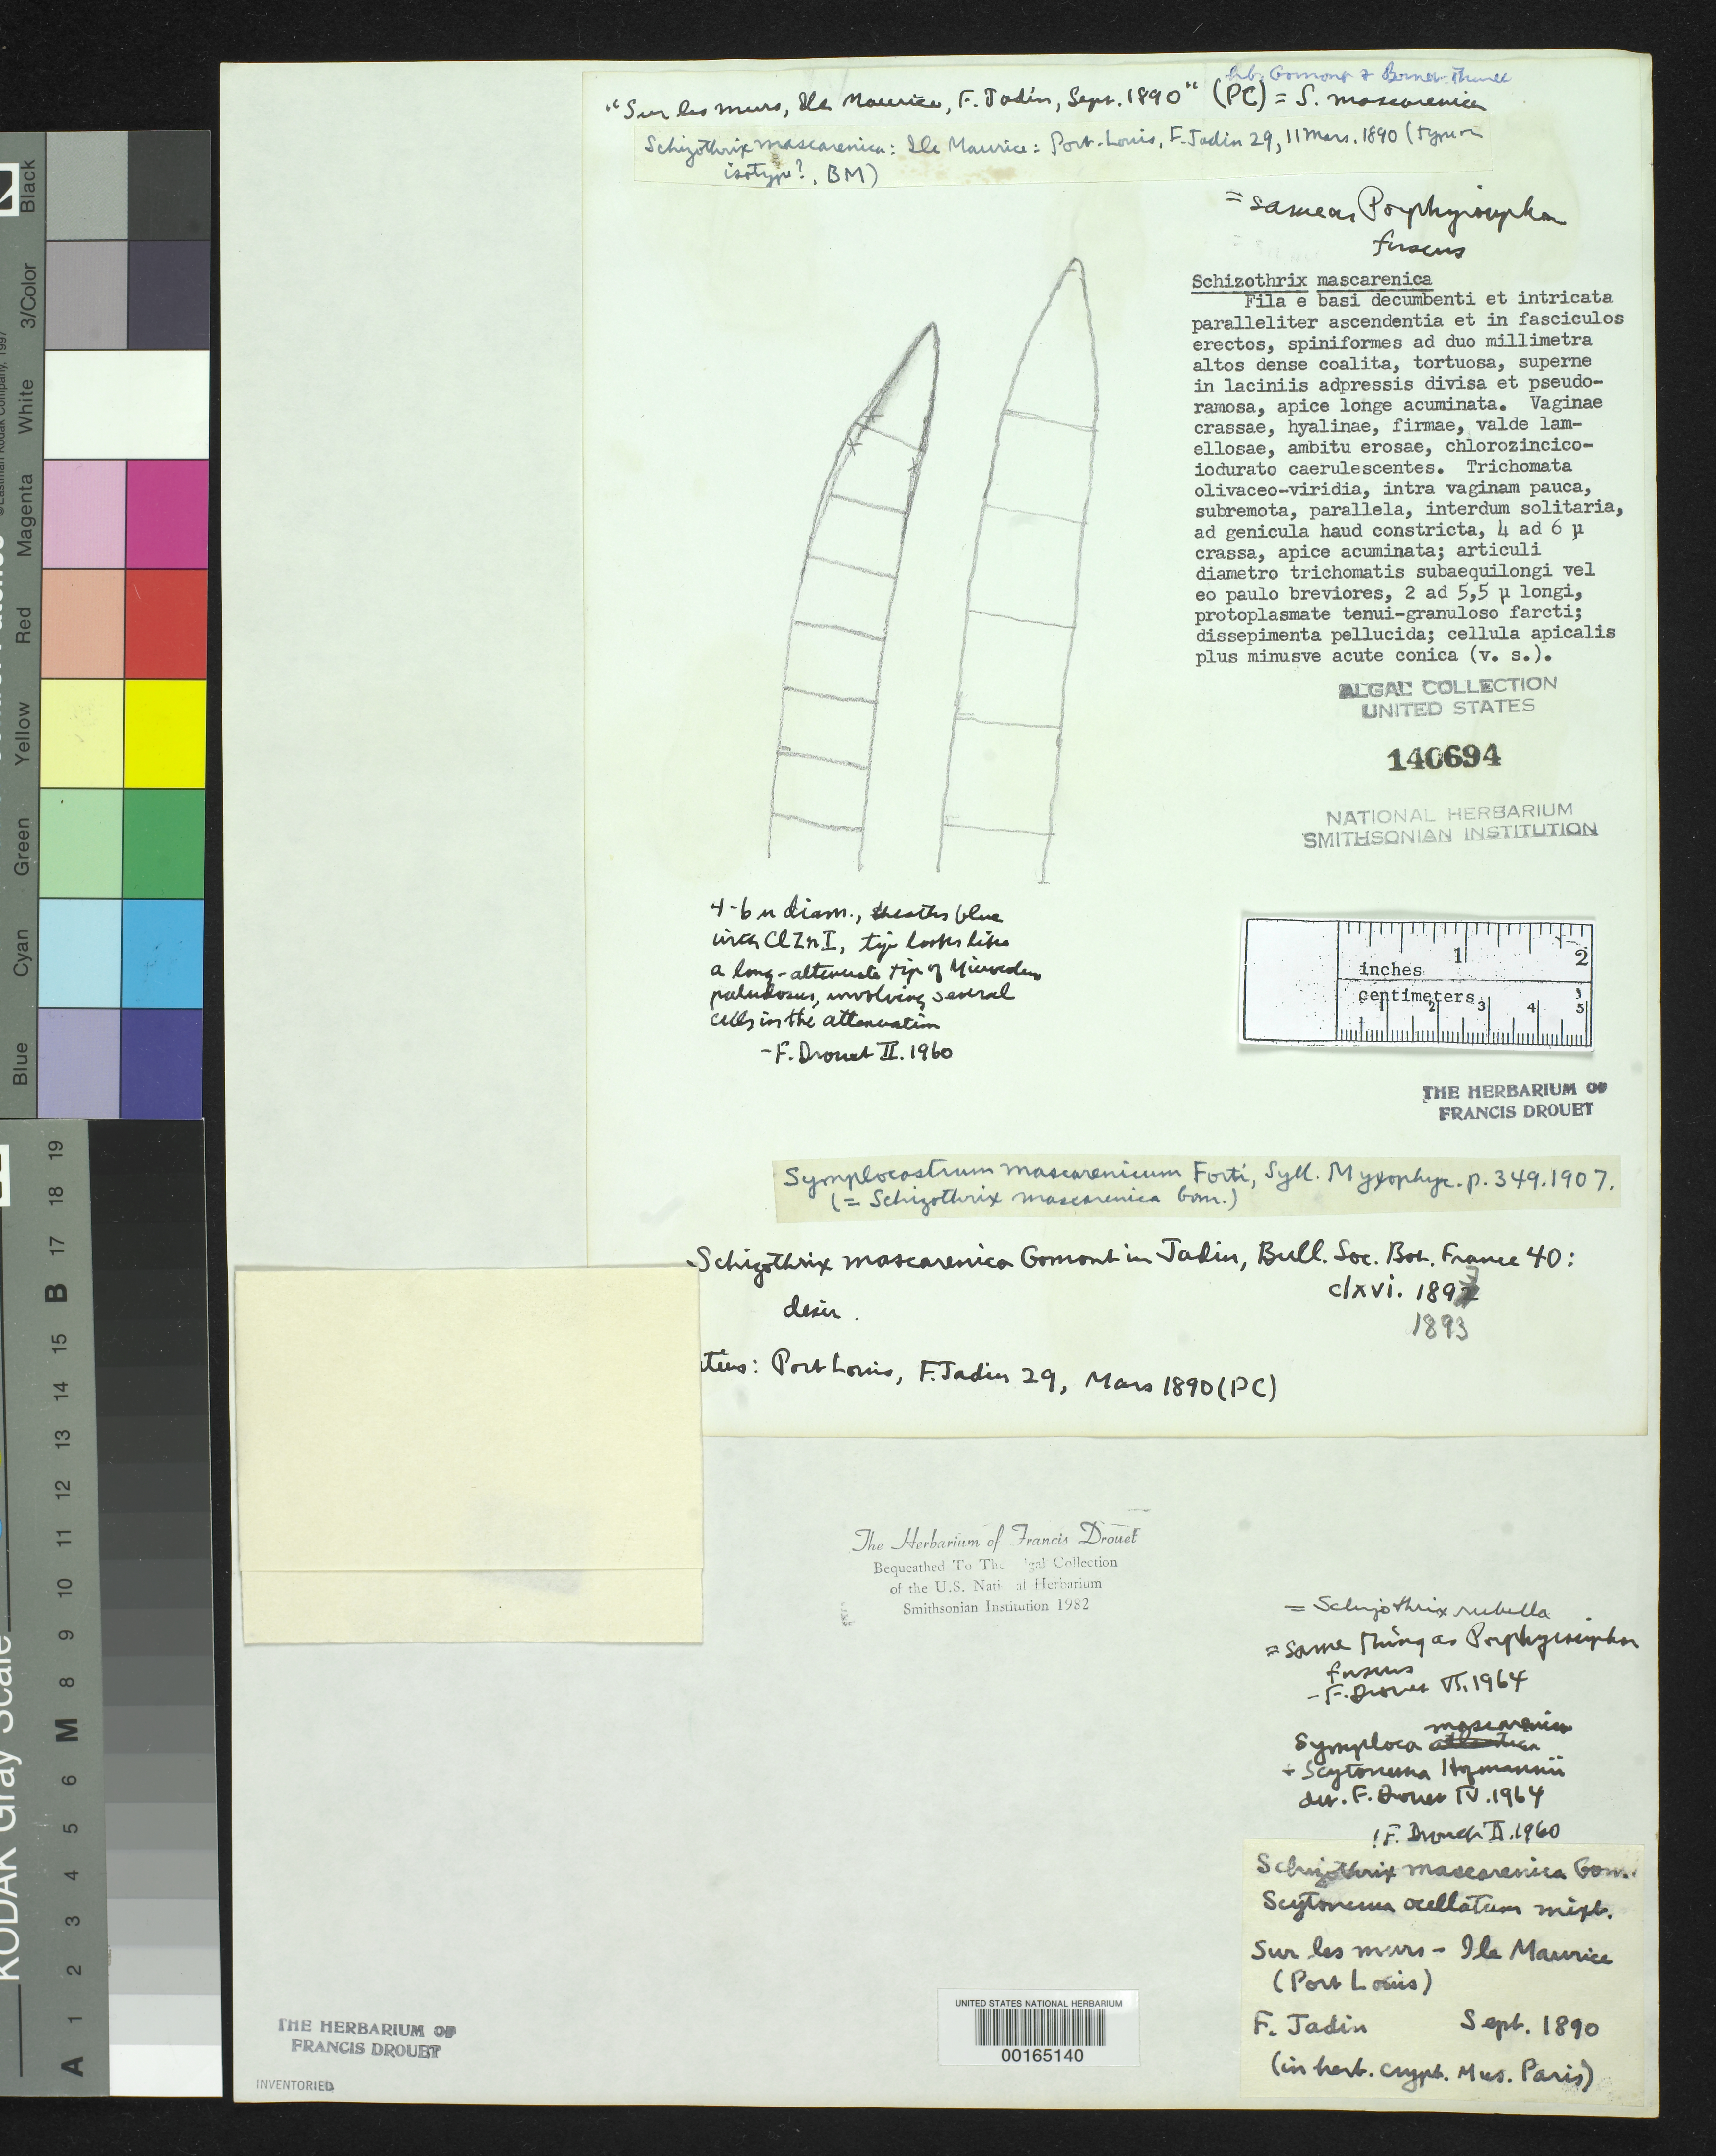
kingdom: Bacteria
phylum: Cyanobacteria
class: Cyanobacteriia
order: Leptolyngbyales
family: Trichocoleusaceae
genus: Schizothrix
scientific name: Schizothrix mascarenica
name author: Gomont in Jadin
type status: Isotype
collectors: F. Jadin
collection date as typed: Sep 1890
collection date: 1890-09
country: Mauritius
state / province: Port Louis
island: Mauritius Island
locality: Port Louis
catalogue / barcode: US 140694